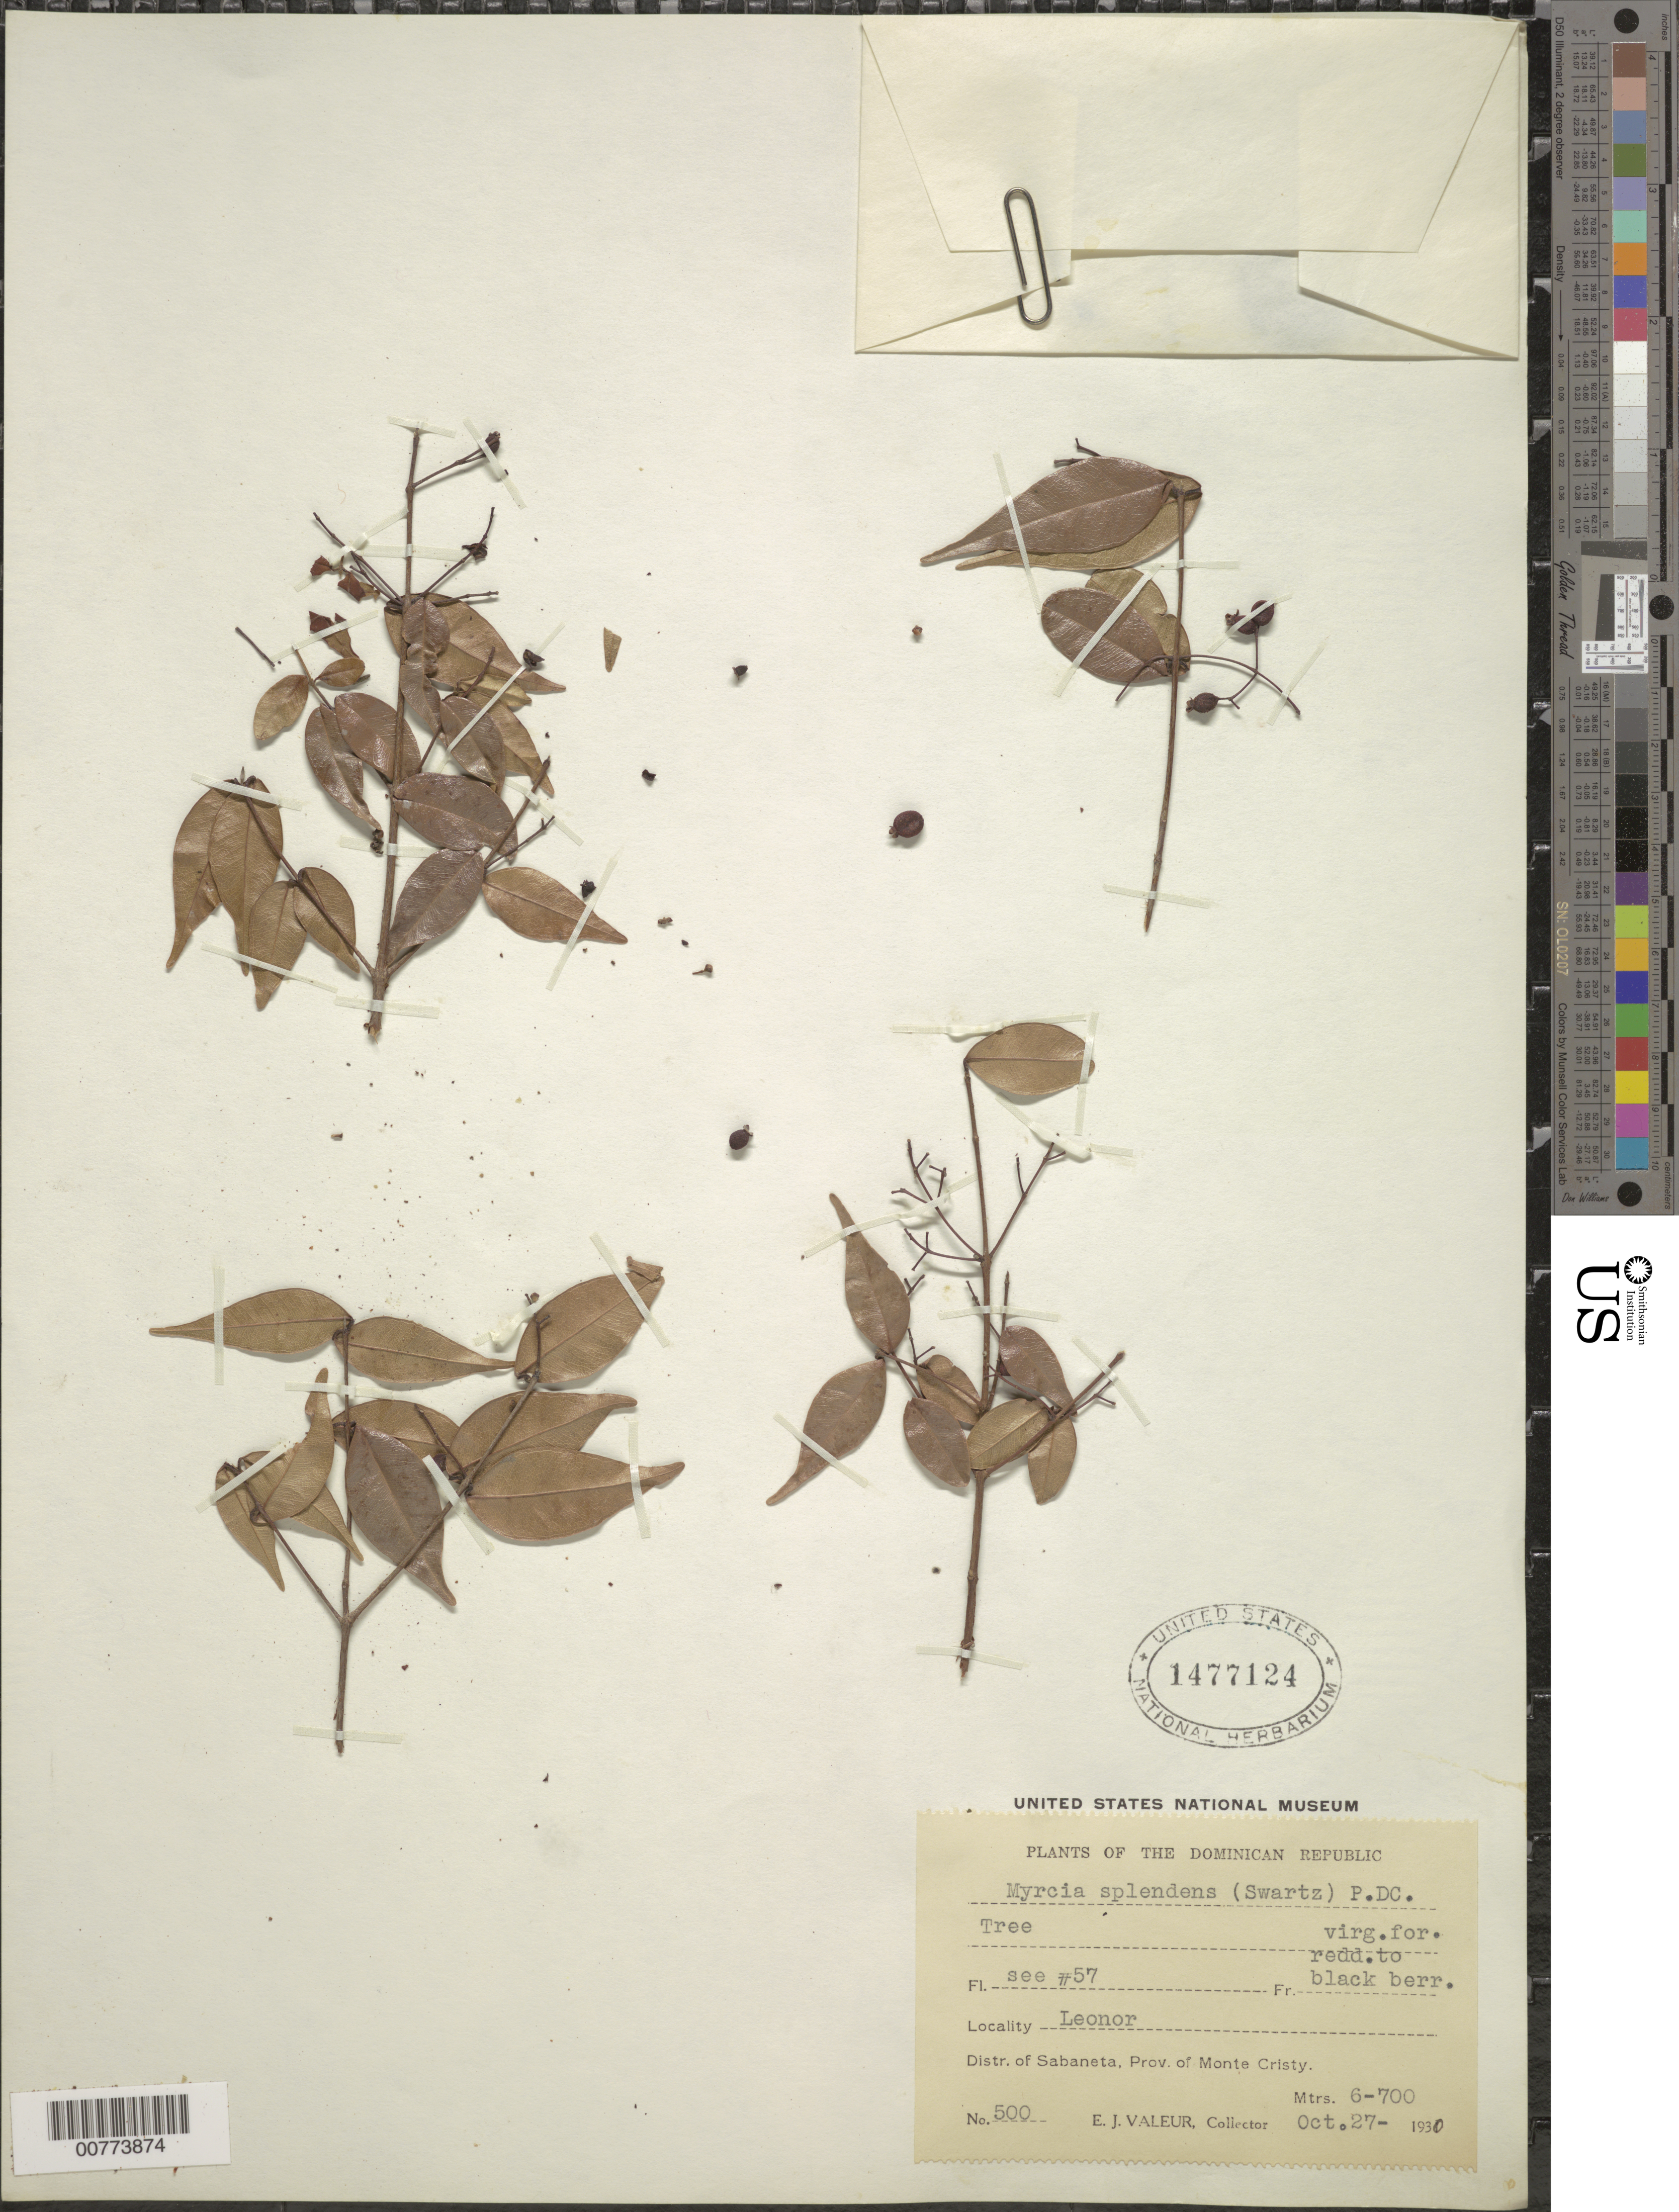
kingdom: Plantae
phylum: Tracheophyta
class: Magnoliopsida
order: Myrtales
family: Myrtaceae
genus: Myrcia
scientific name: Myrcia splendens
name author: (Sw.) DC.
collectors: E. Valeur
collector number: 500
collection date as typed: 27 Oct 1930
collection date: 1930-10-27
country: Dominican Republic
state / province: Monte Cristi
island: Hispaniola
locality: Distr. of Sabaneta, Leonor.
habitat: Virgin forest.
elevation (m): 600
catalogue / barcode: US 1477124